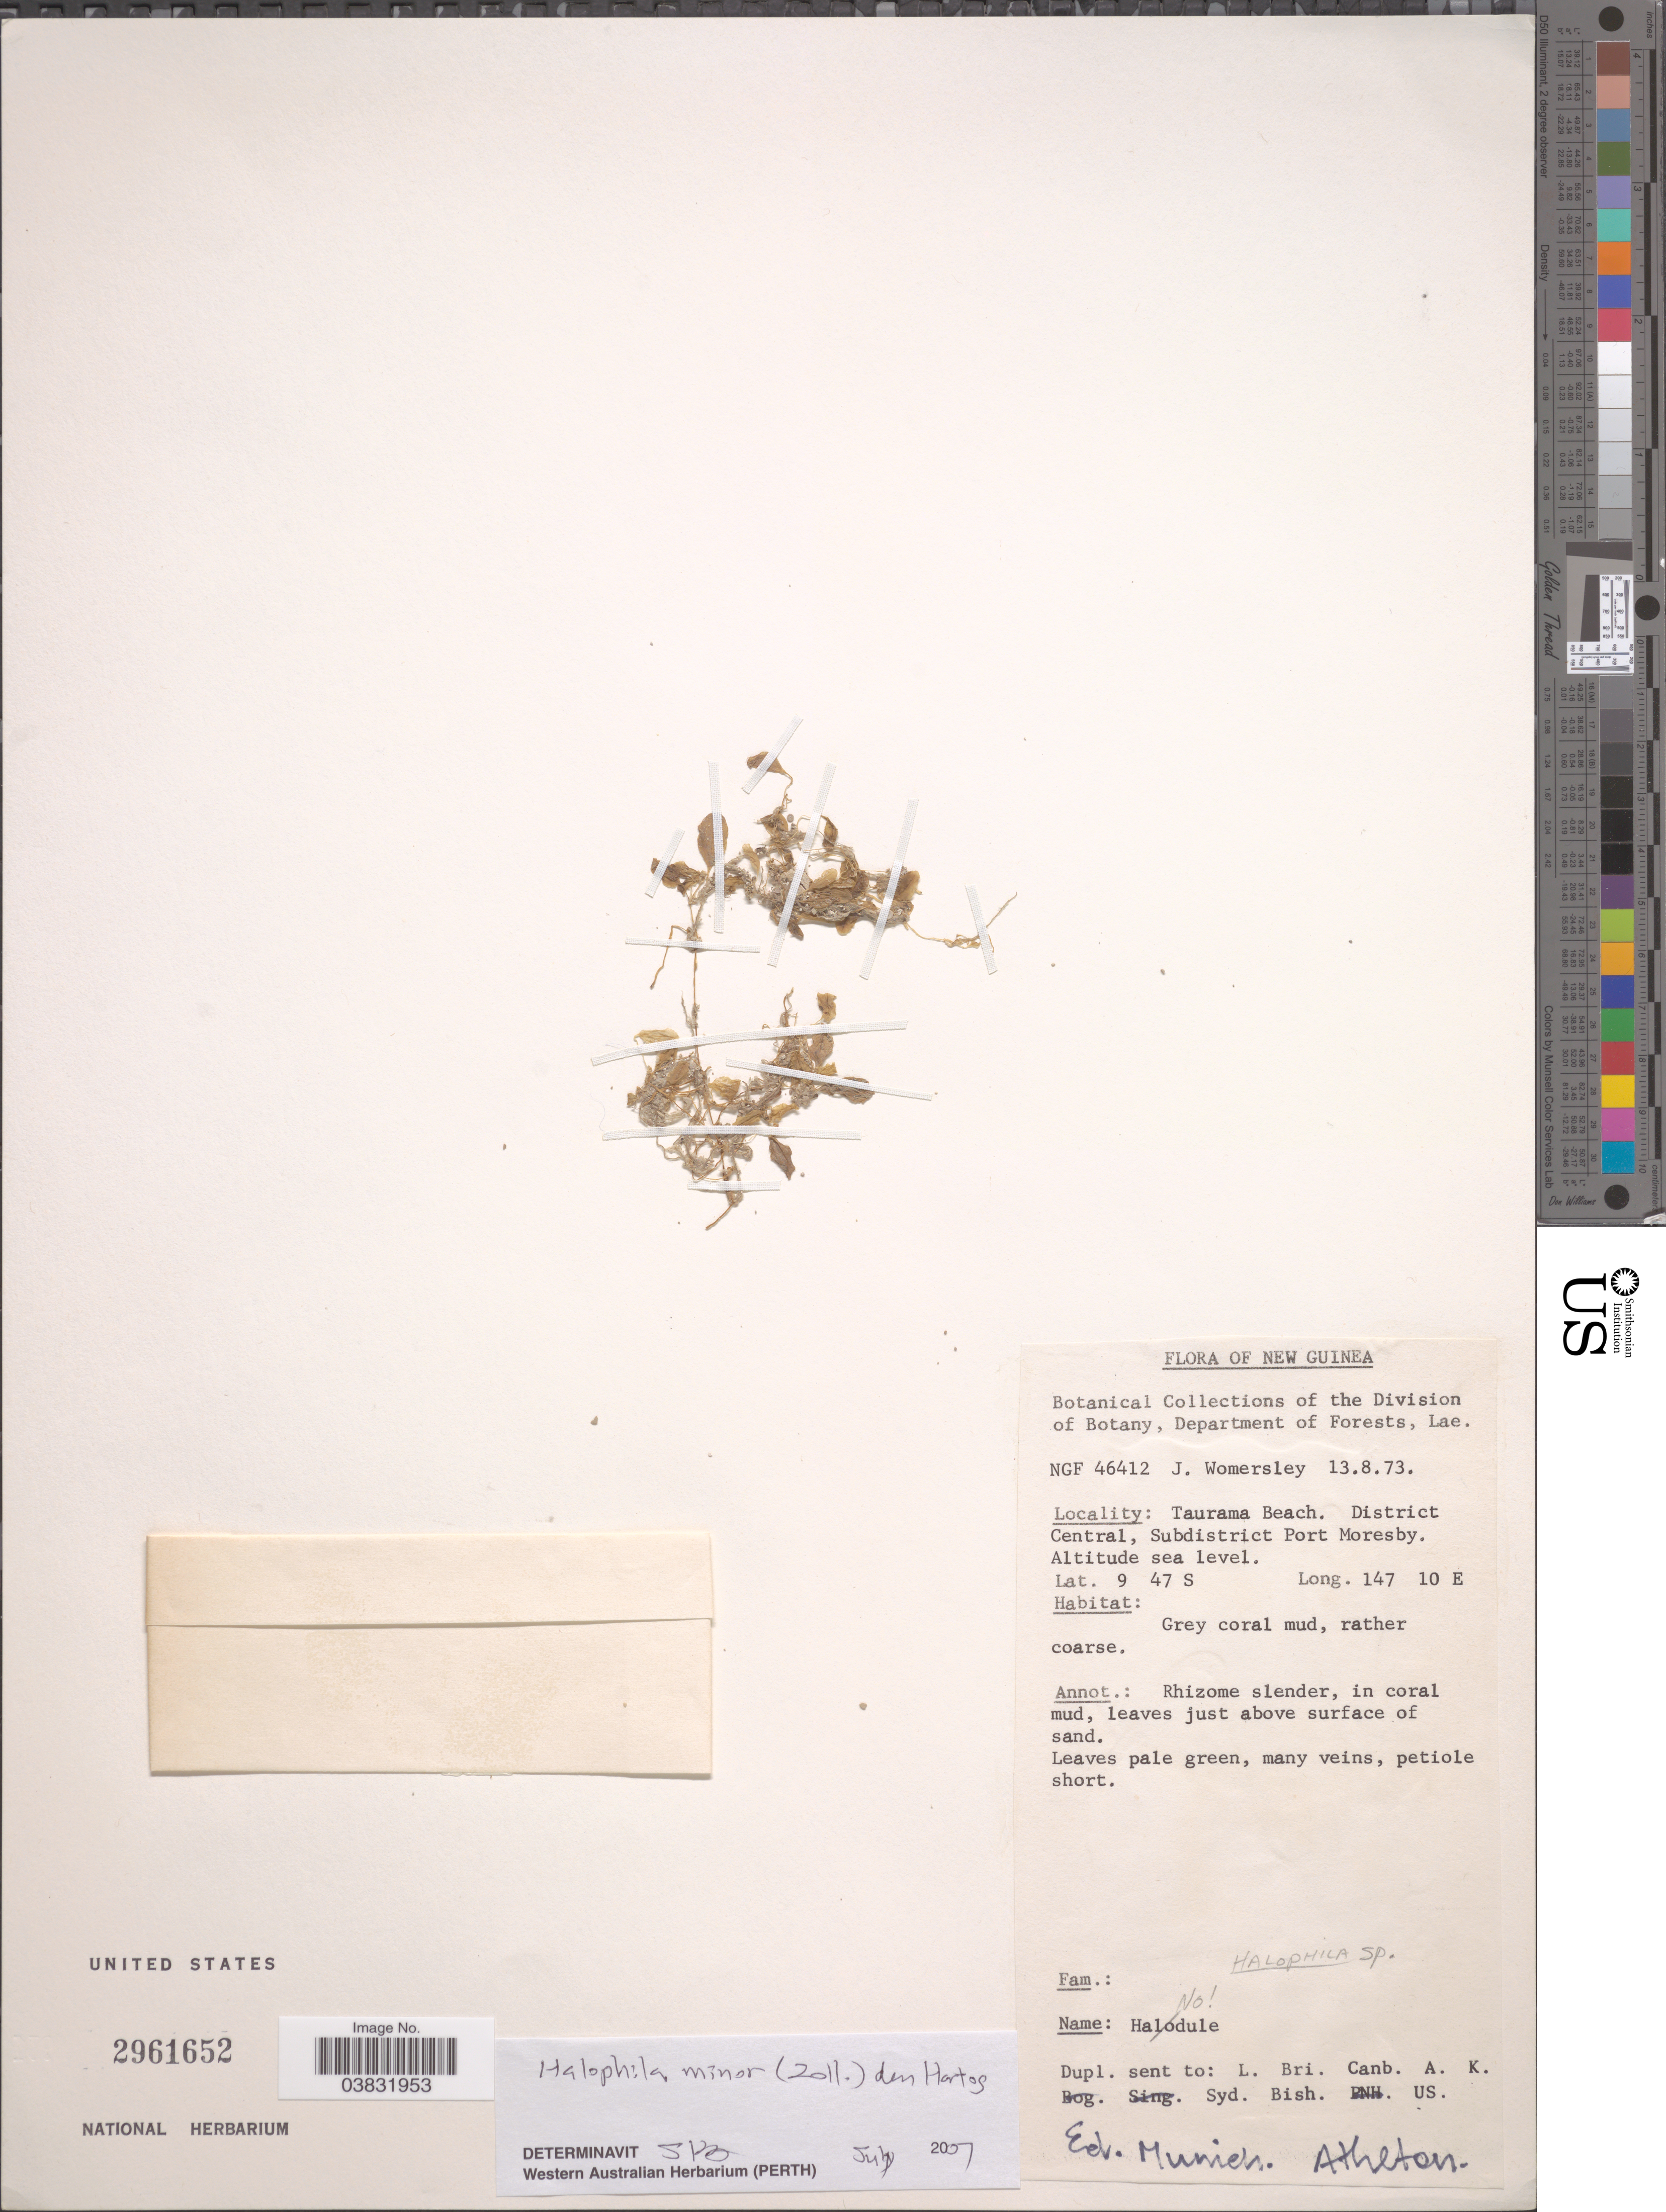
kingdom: Plantae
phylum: Tracheophyta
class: Liliopsida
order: Alismatales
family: Hydrocharitaceae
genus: Halophila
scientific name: Halophila minor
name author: (Zoll.) Hartog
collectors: J. S. Womersley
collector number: NGF 46412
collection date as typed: Transcribed d/m/y: 13/8/73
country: Papua New Guinea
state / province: Central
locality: New Guinea. Taurama Beach. District Central, Subdistrict Port Moresby.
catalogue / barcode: US 2961652